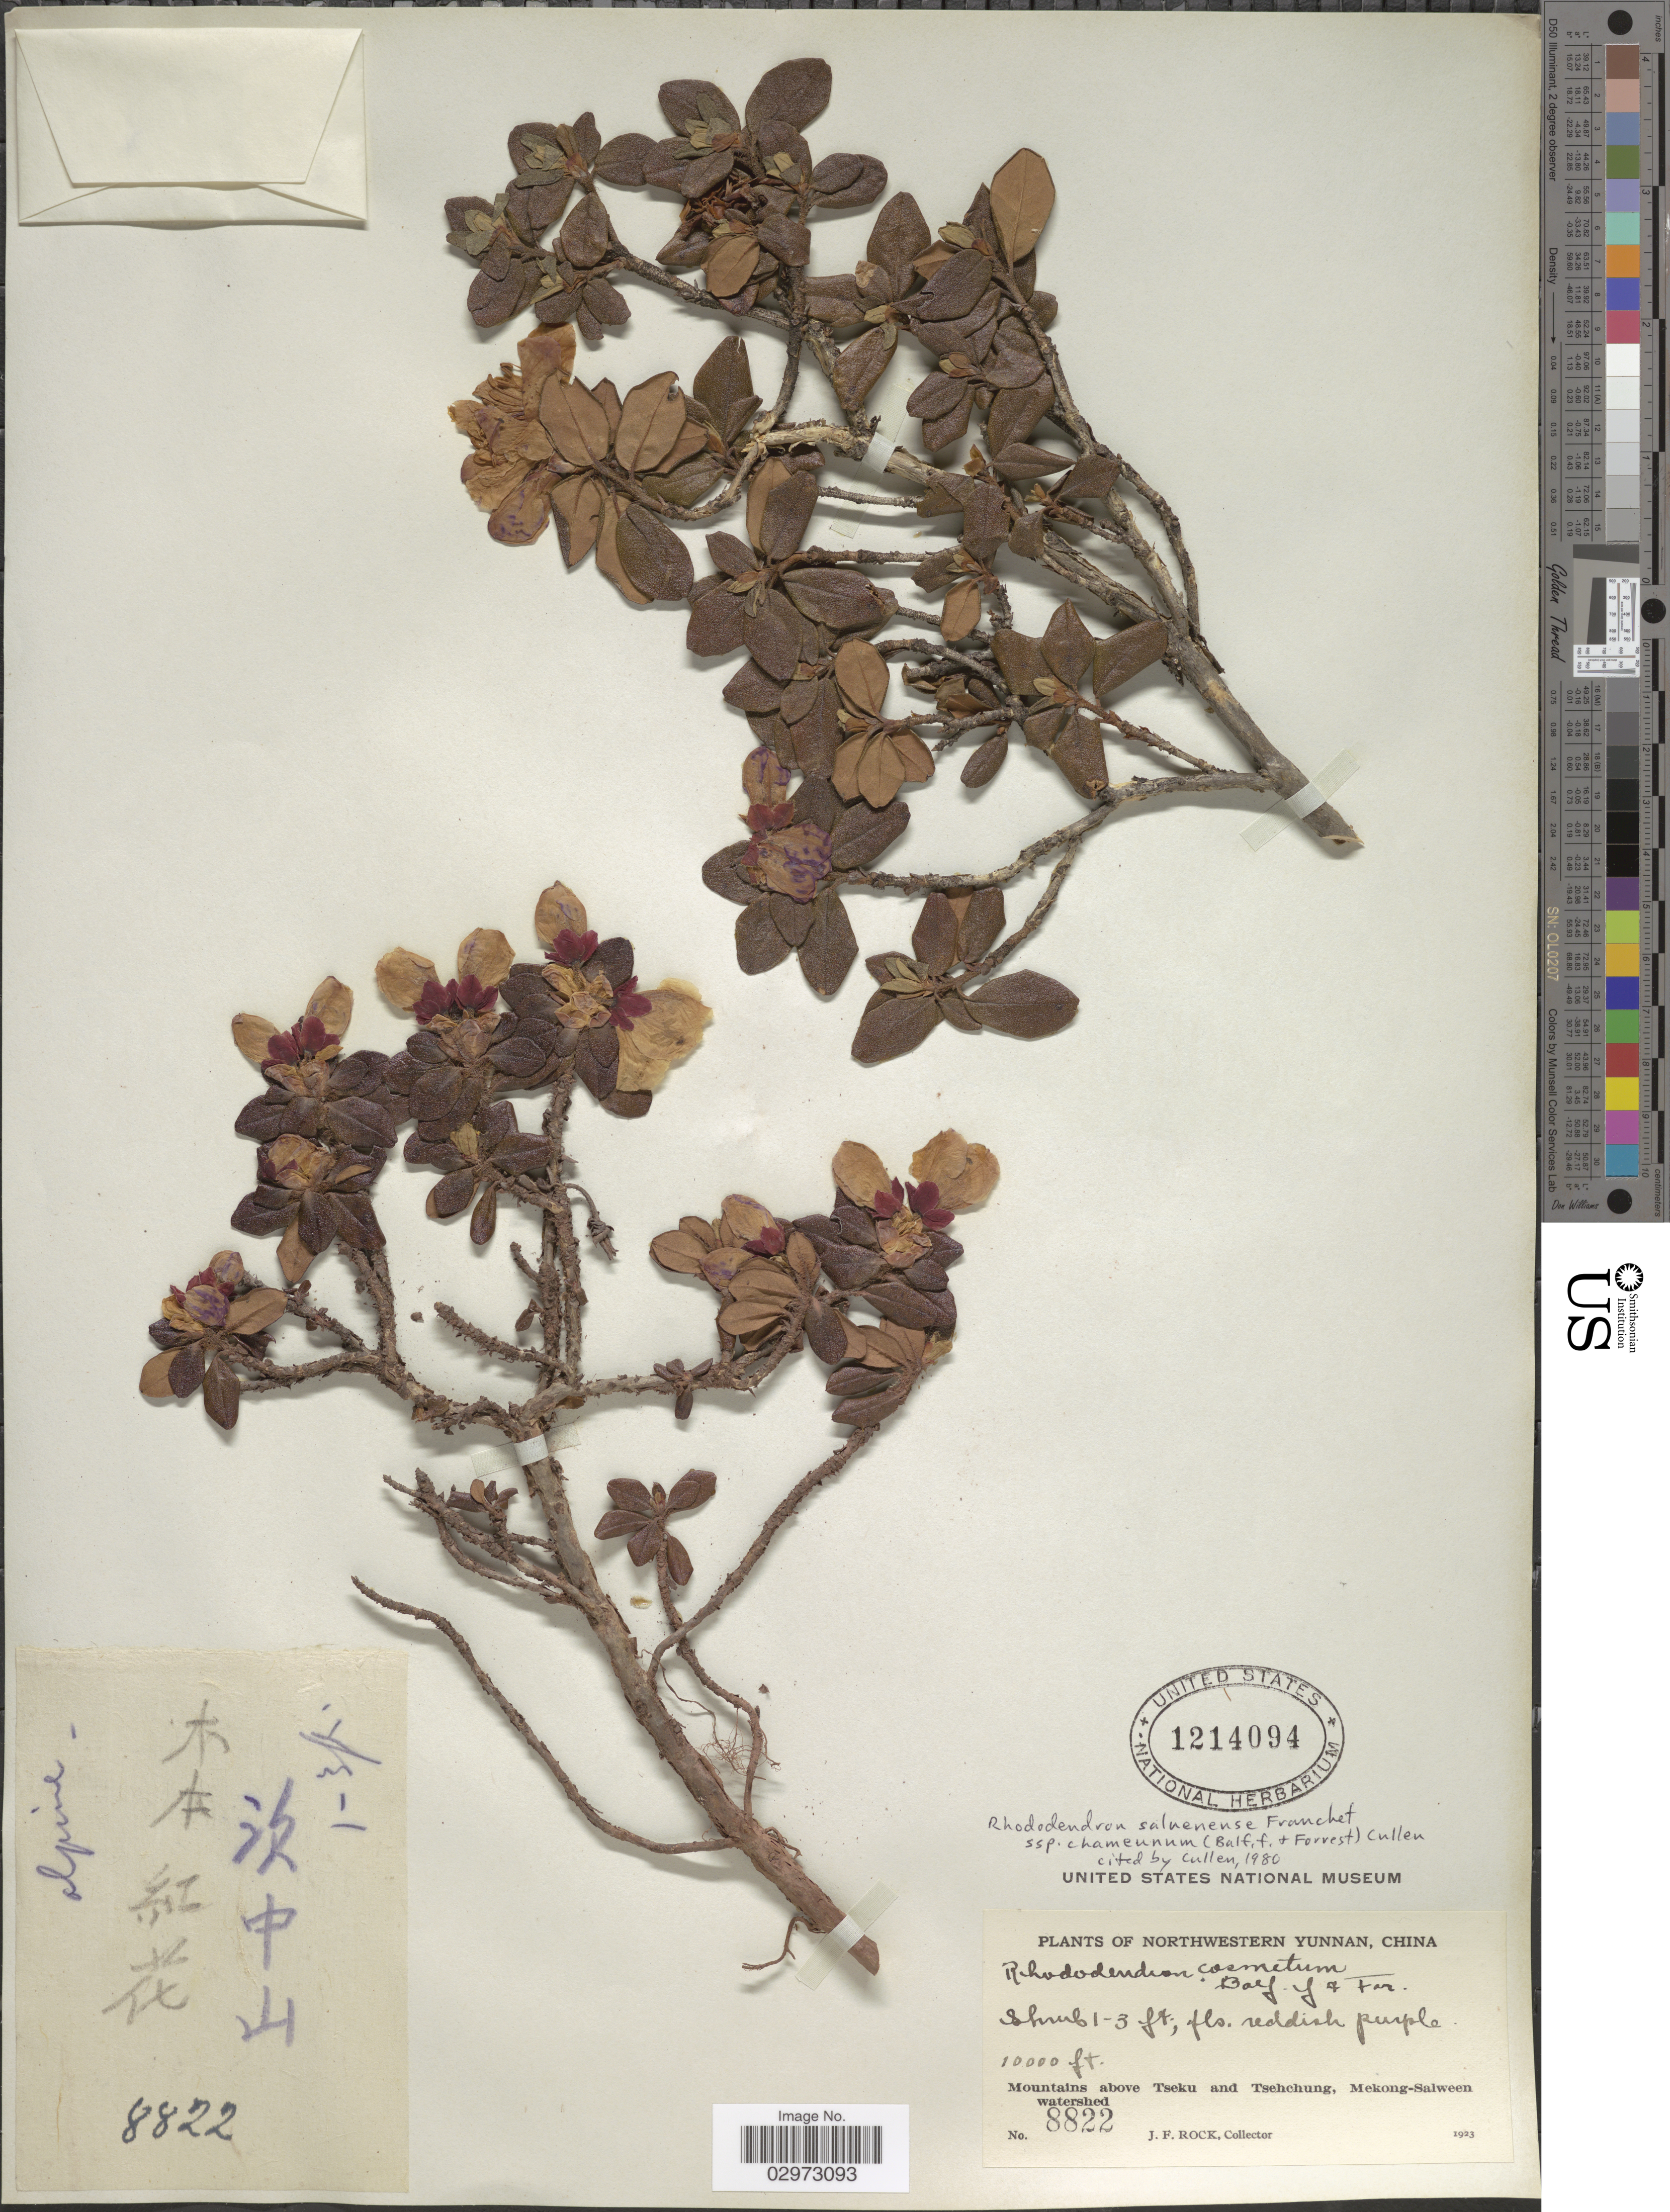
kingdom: Plantae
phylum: Tracheophyta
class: Magnoliopsida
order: Ericales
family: Ericaceae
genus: Rhododendron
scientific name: Rhododendron saluenense subsp. chameunum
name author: (Balf. f. & Forrest) Cullen in Cullen & D.F.Chamb.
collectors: J. Rock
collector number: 8822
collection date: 1923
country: China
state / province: Yunnan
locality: Northwestern Yunnan. Mountains above Tseku and Tsehchung, Mekong-Salween watershed.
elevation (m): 3048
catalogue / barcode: US 1214094